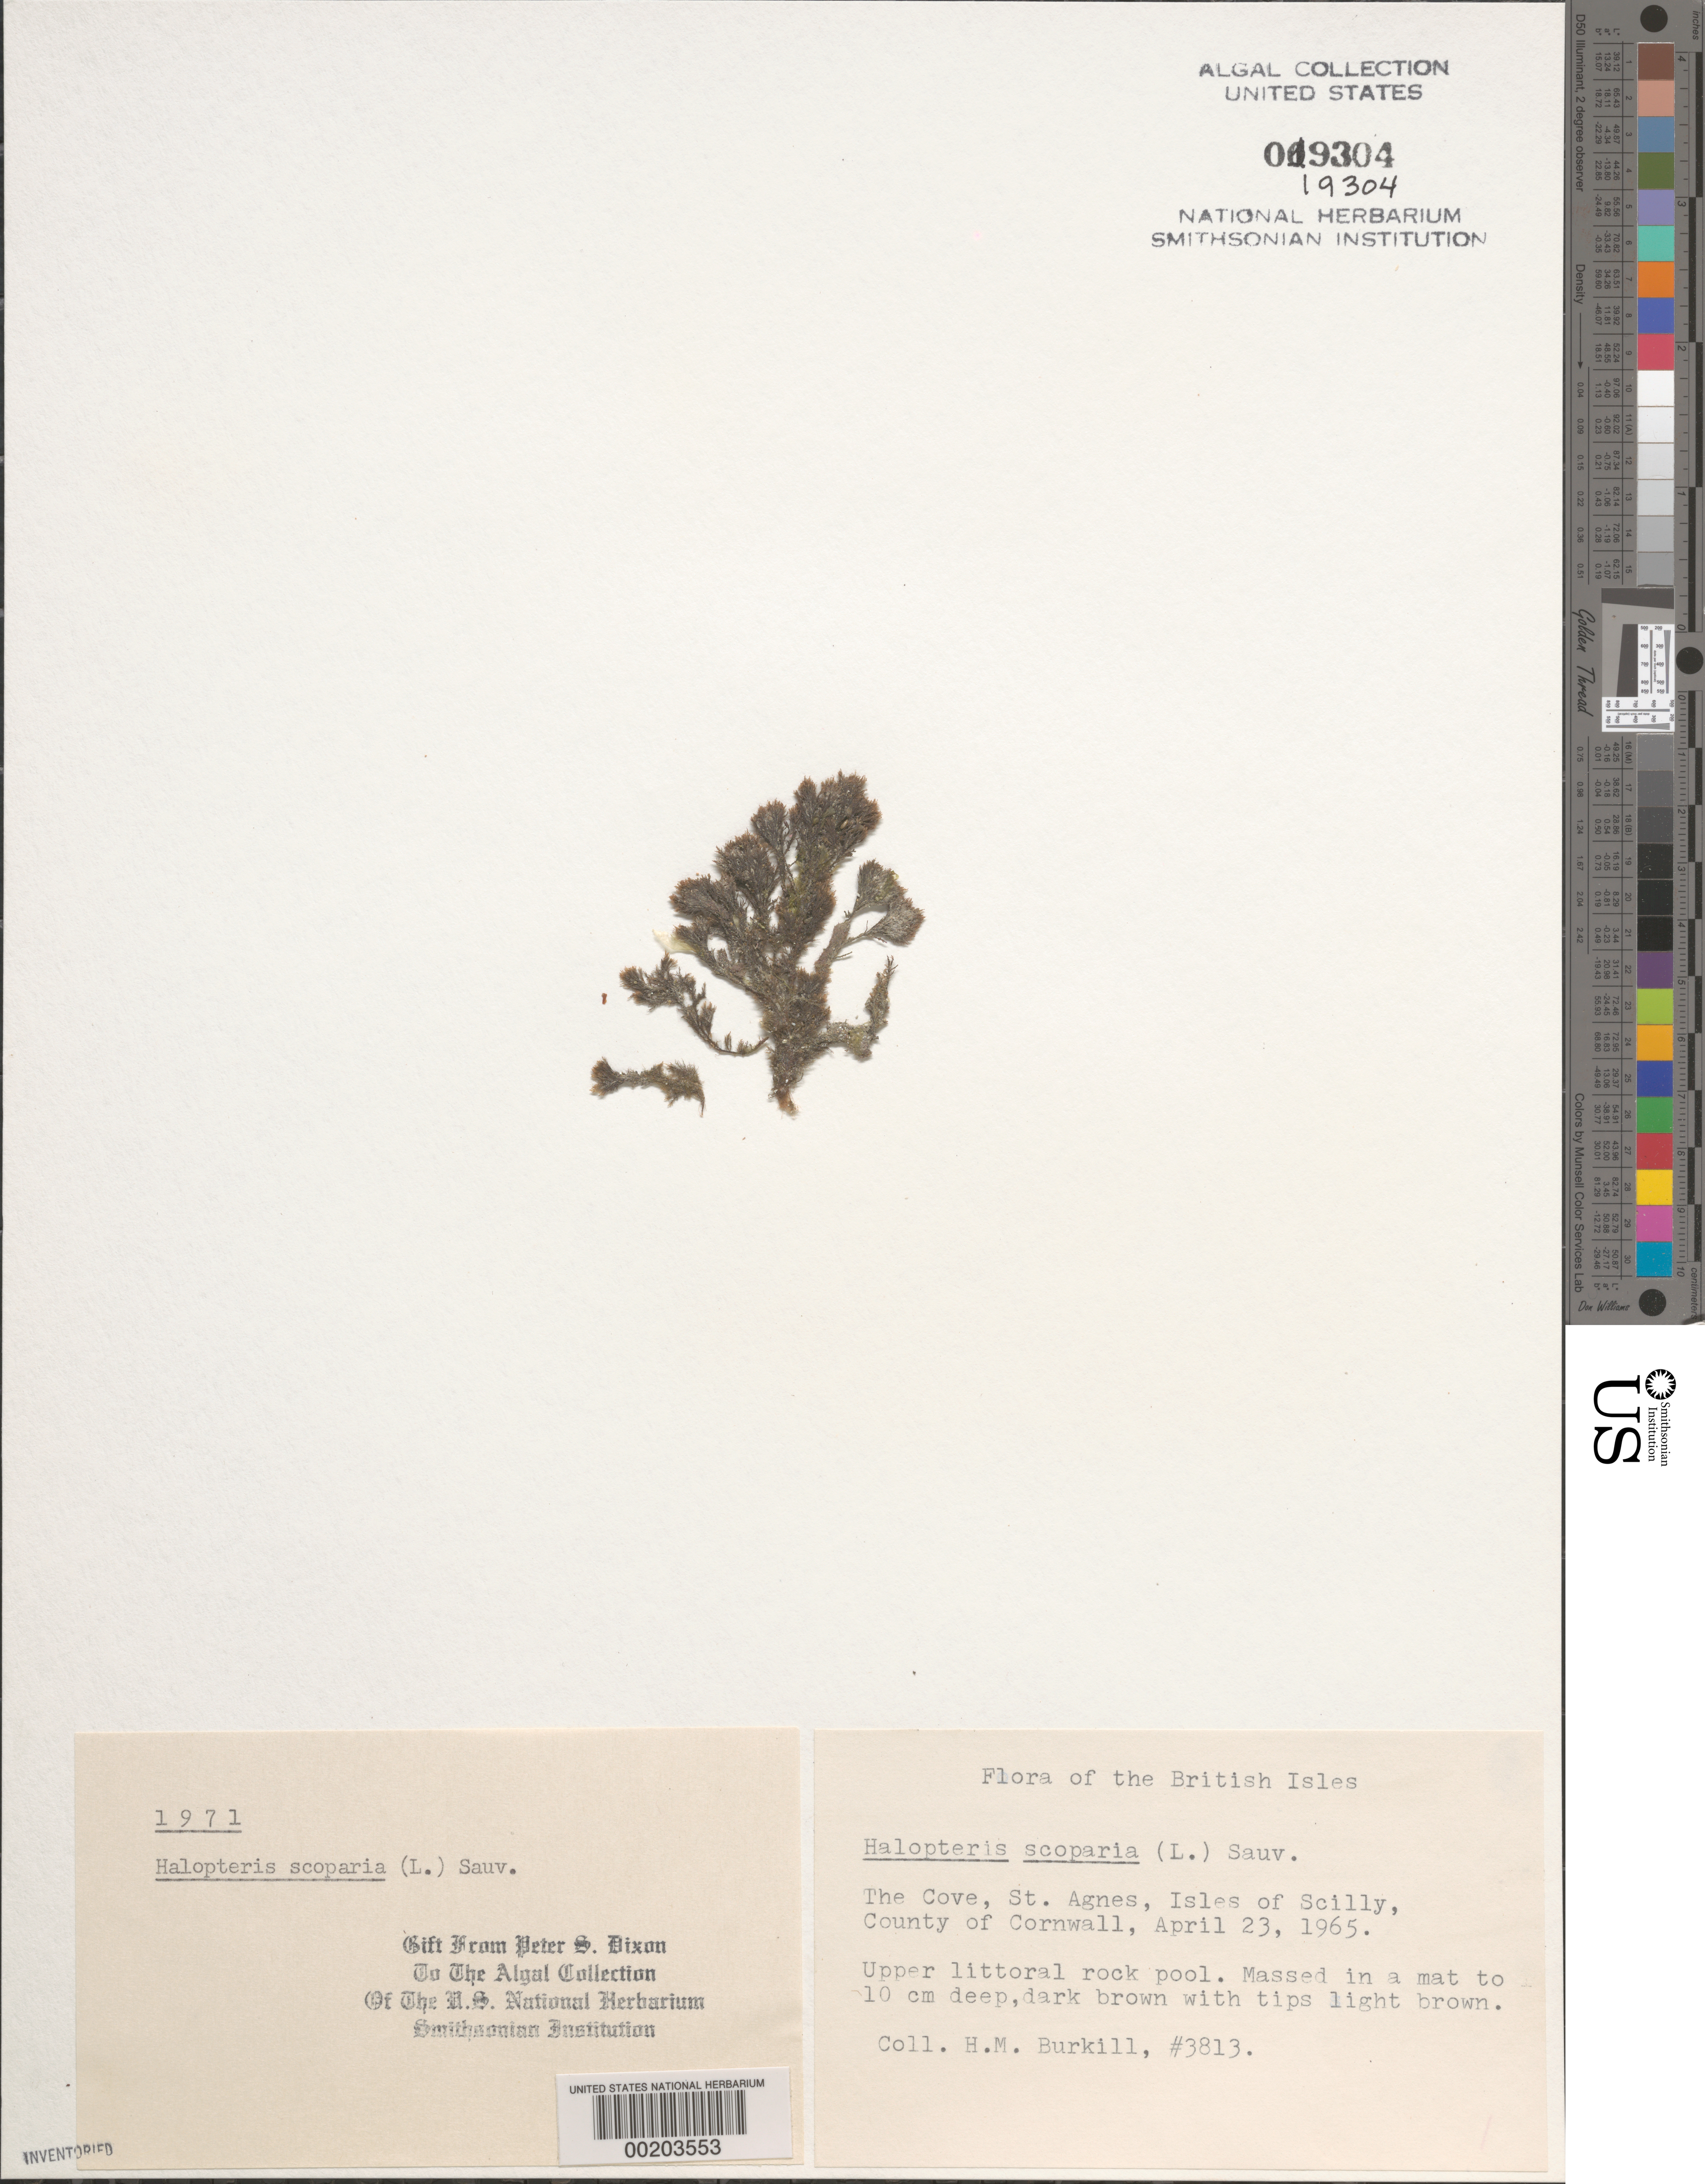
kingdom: Chromista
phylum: Ochrophyta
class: Phaeophyceae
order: Sphacelariales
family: Stypocaulaceae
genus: Halopteris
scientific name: Halopteris scoparia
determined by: Dixon, P. S.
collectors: H. M. Burkill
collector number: HMB 3813 & PSD 1971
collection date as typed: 23 Apr 1965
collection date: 1965-04-23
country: United Kingdom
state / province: England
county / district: Council of the Isles of Scilly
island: St. Agnes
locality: The Cove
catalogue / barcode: US 19304